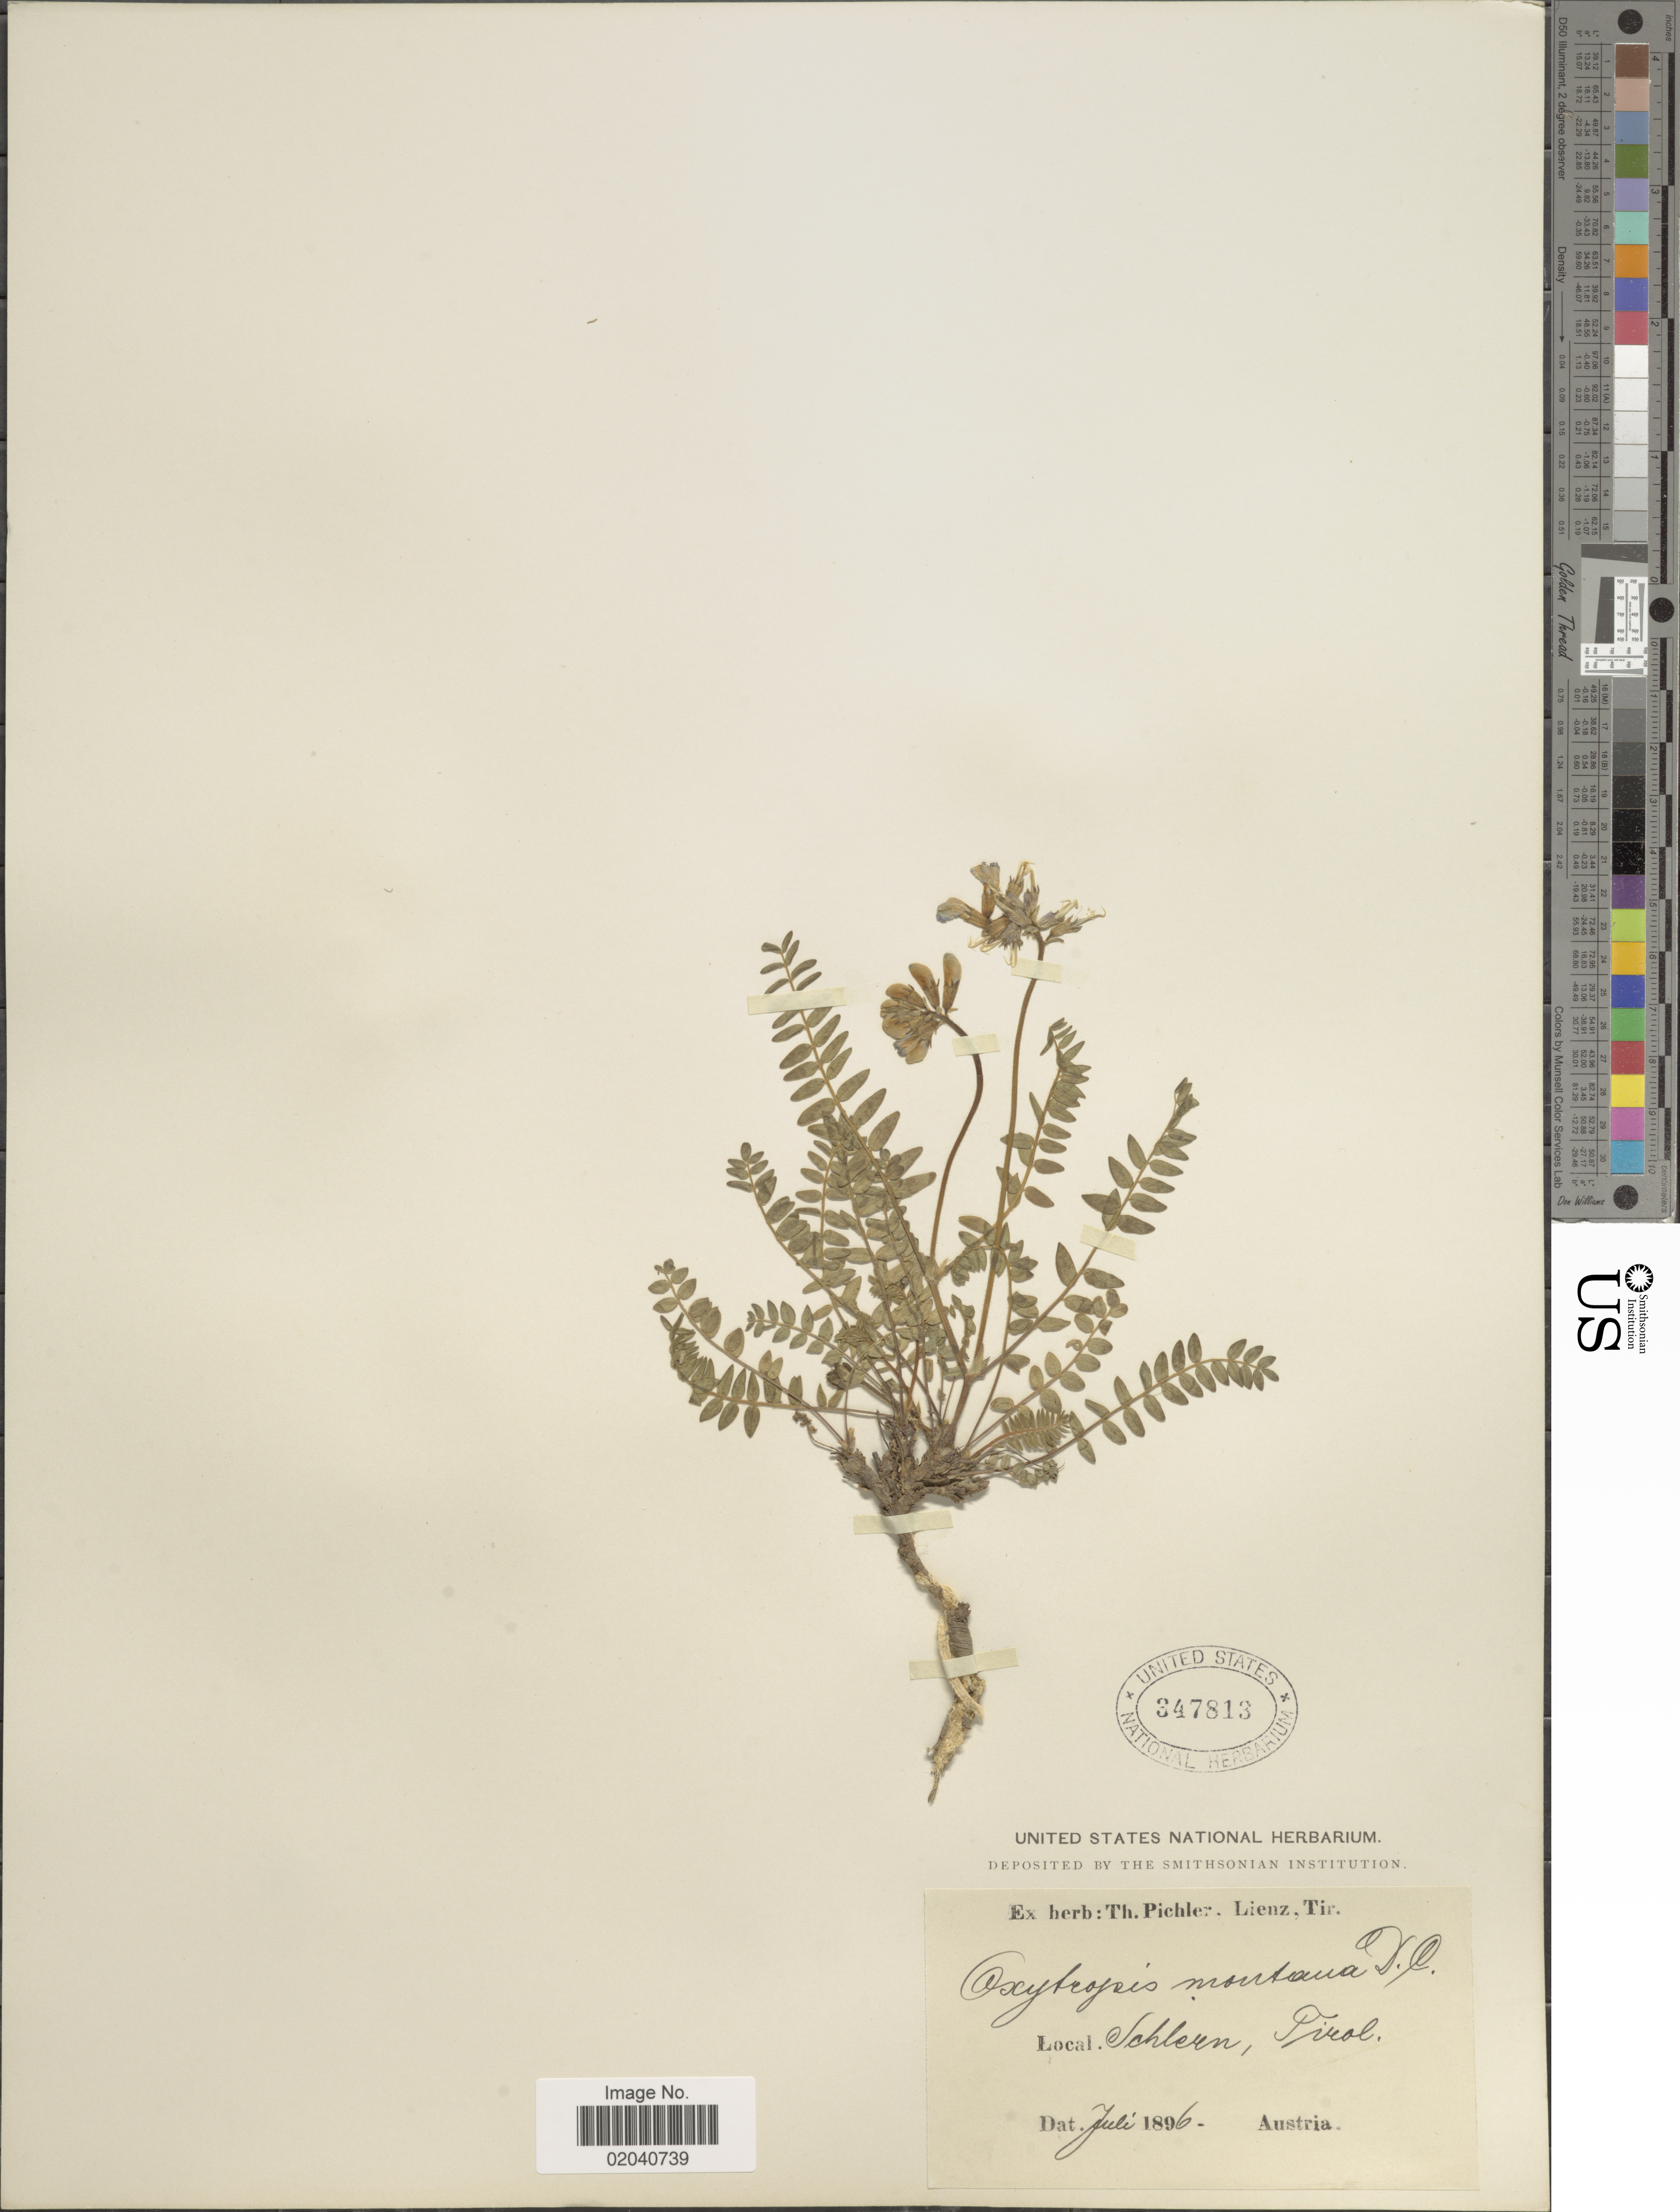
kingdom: Plantae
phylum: Tracheophyta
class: Magnoliopsida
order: Fabales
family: Fabaceae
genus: Oxytropis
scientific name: Oxytropis montana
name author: (L.) DC.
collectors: ex herb. T. Pichler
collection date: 1896-07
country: Austria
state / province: Tirol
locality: Schlern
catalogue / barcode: US 347813